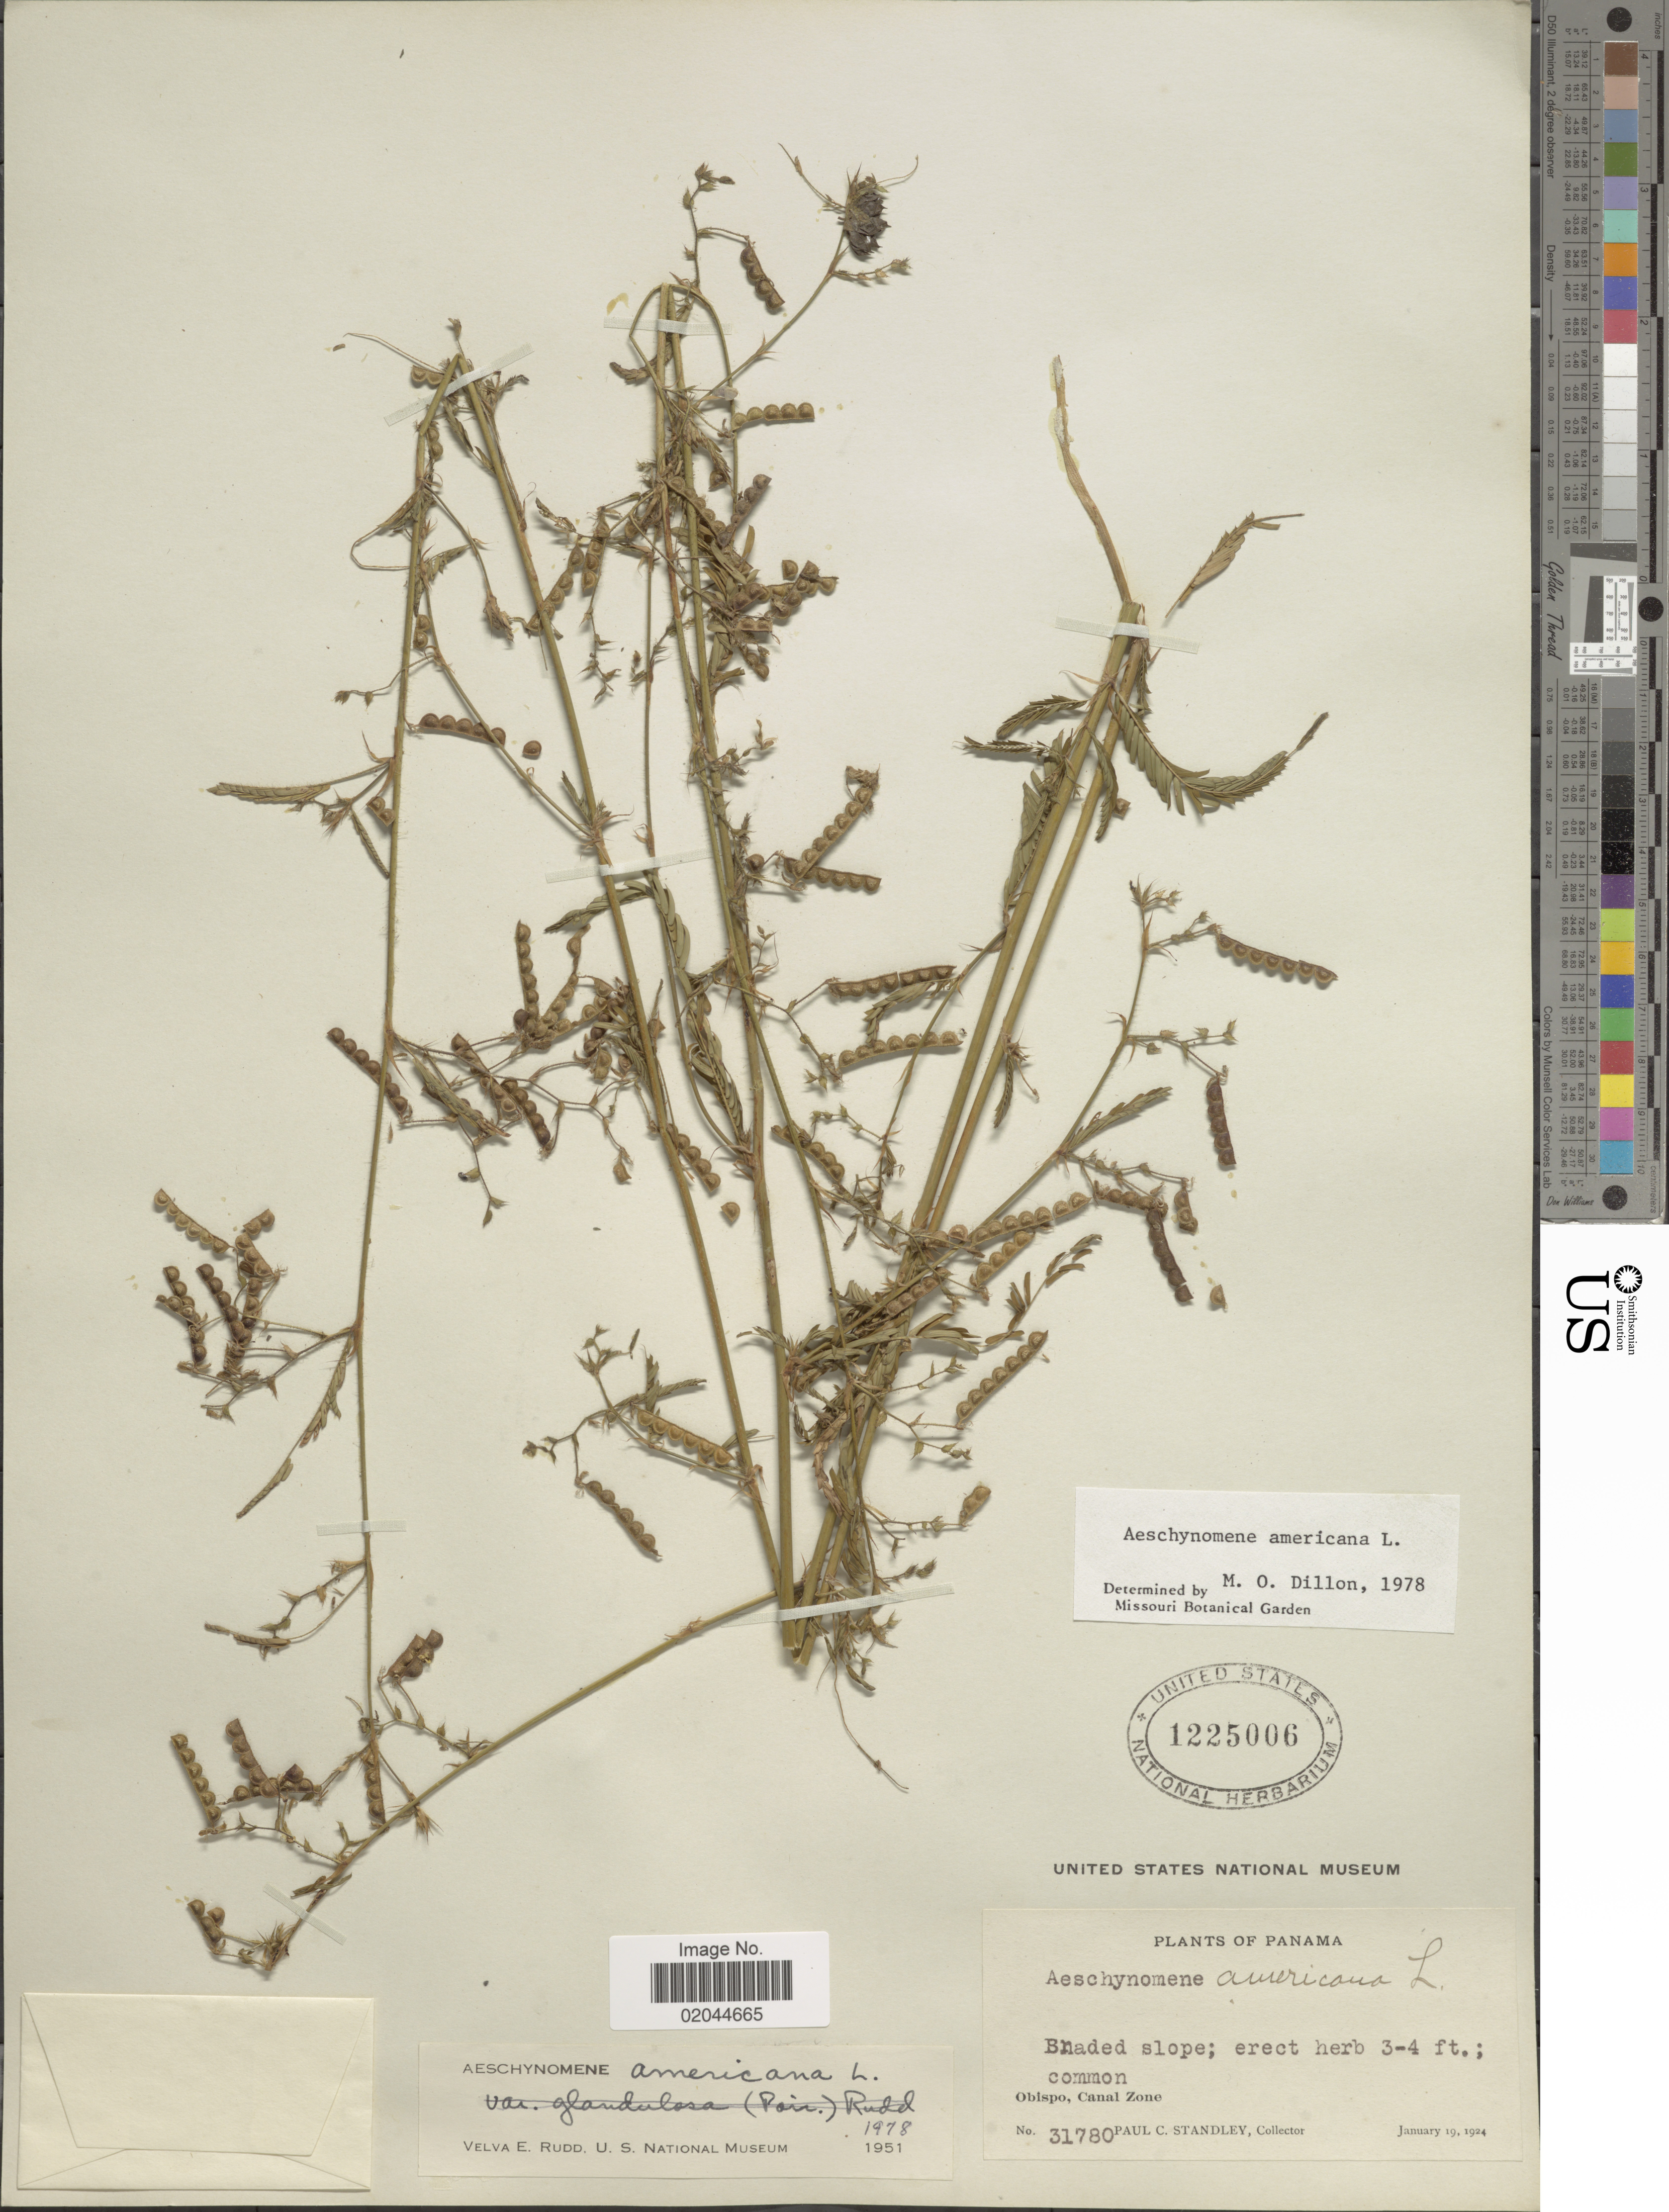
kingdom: Plantae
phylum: Tracheophyta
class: Magnoliopsida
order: Fabales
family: Fabaceae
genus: Aeschynomene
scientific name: Aeschynomene americana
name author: L.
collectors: P. C. Standley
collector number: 31780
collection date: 1924-01-19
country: Panama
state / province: Colón / Panamá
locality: Braded slope, Obispo, Canal Zone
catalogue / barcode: US 1225006